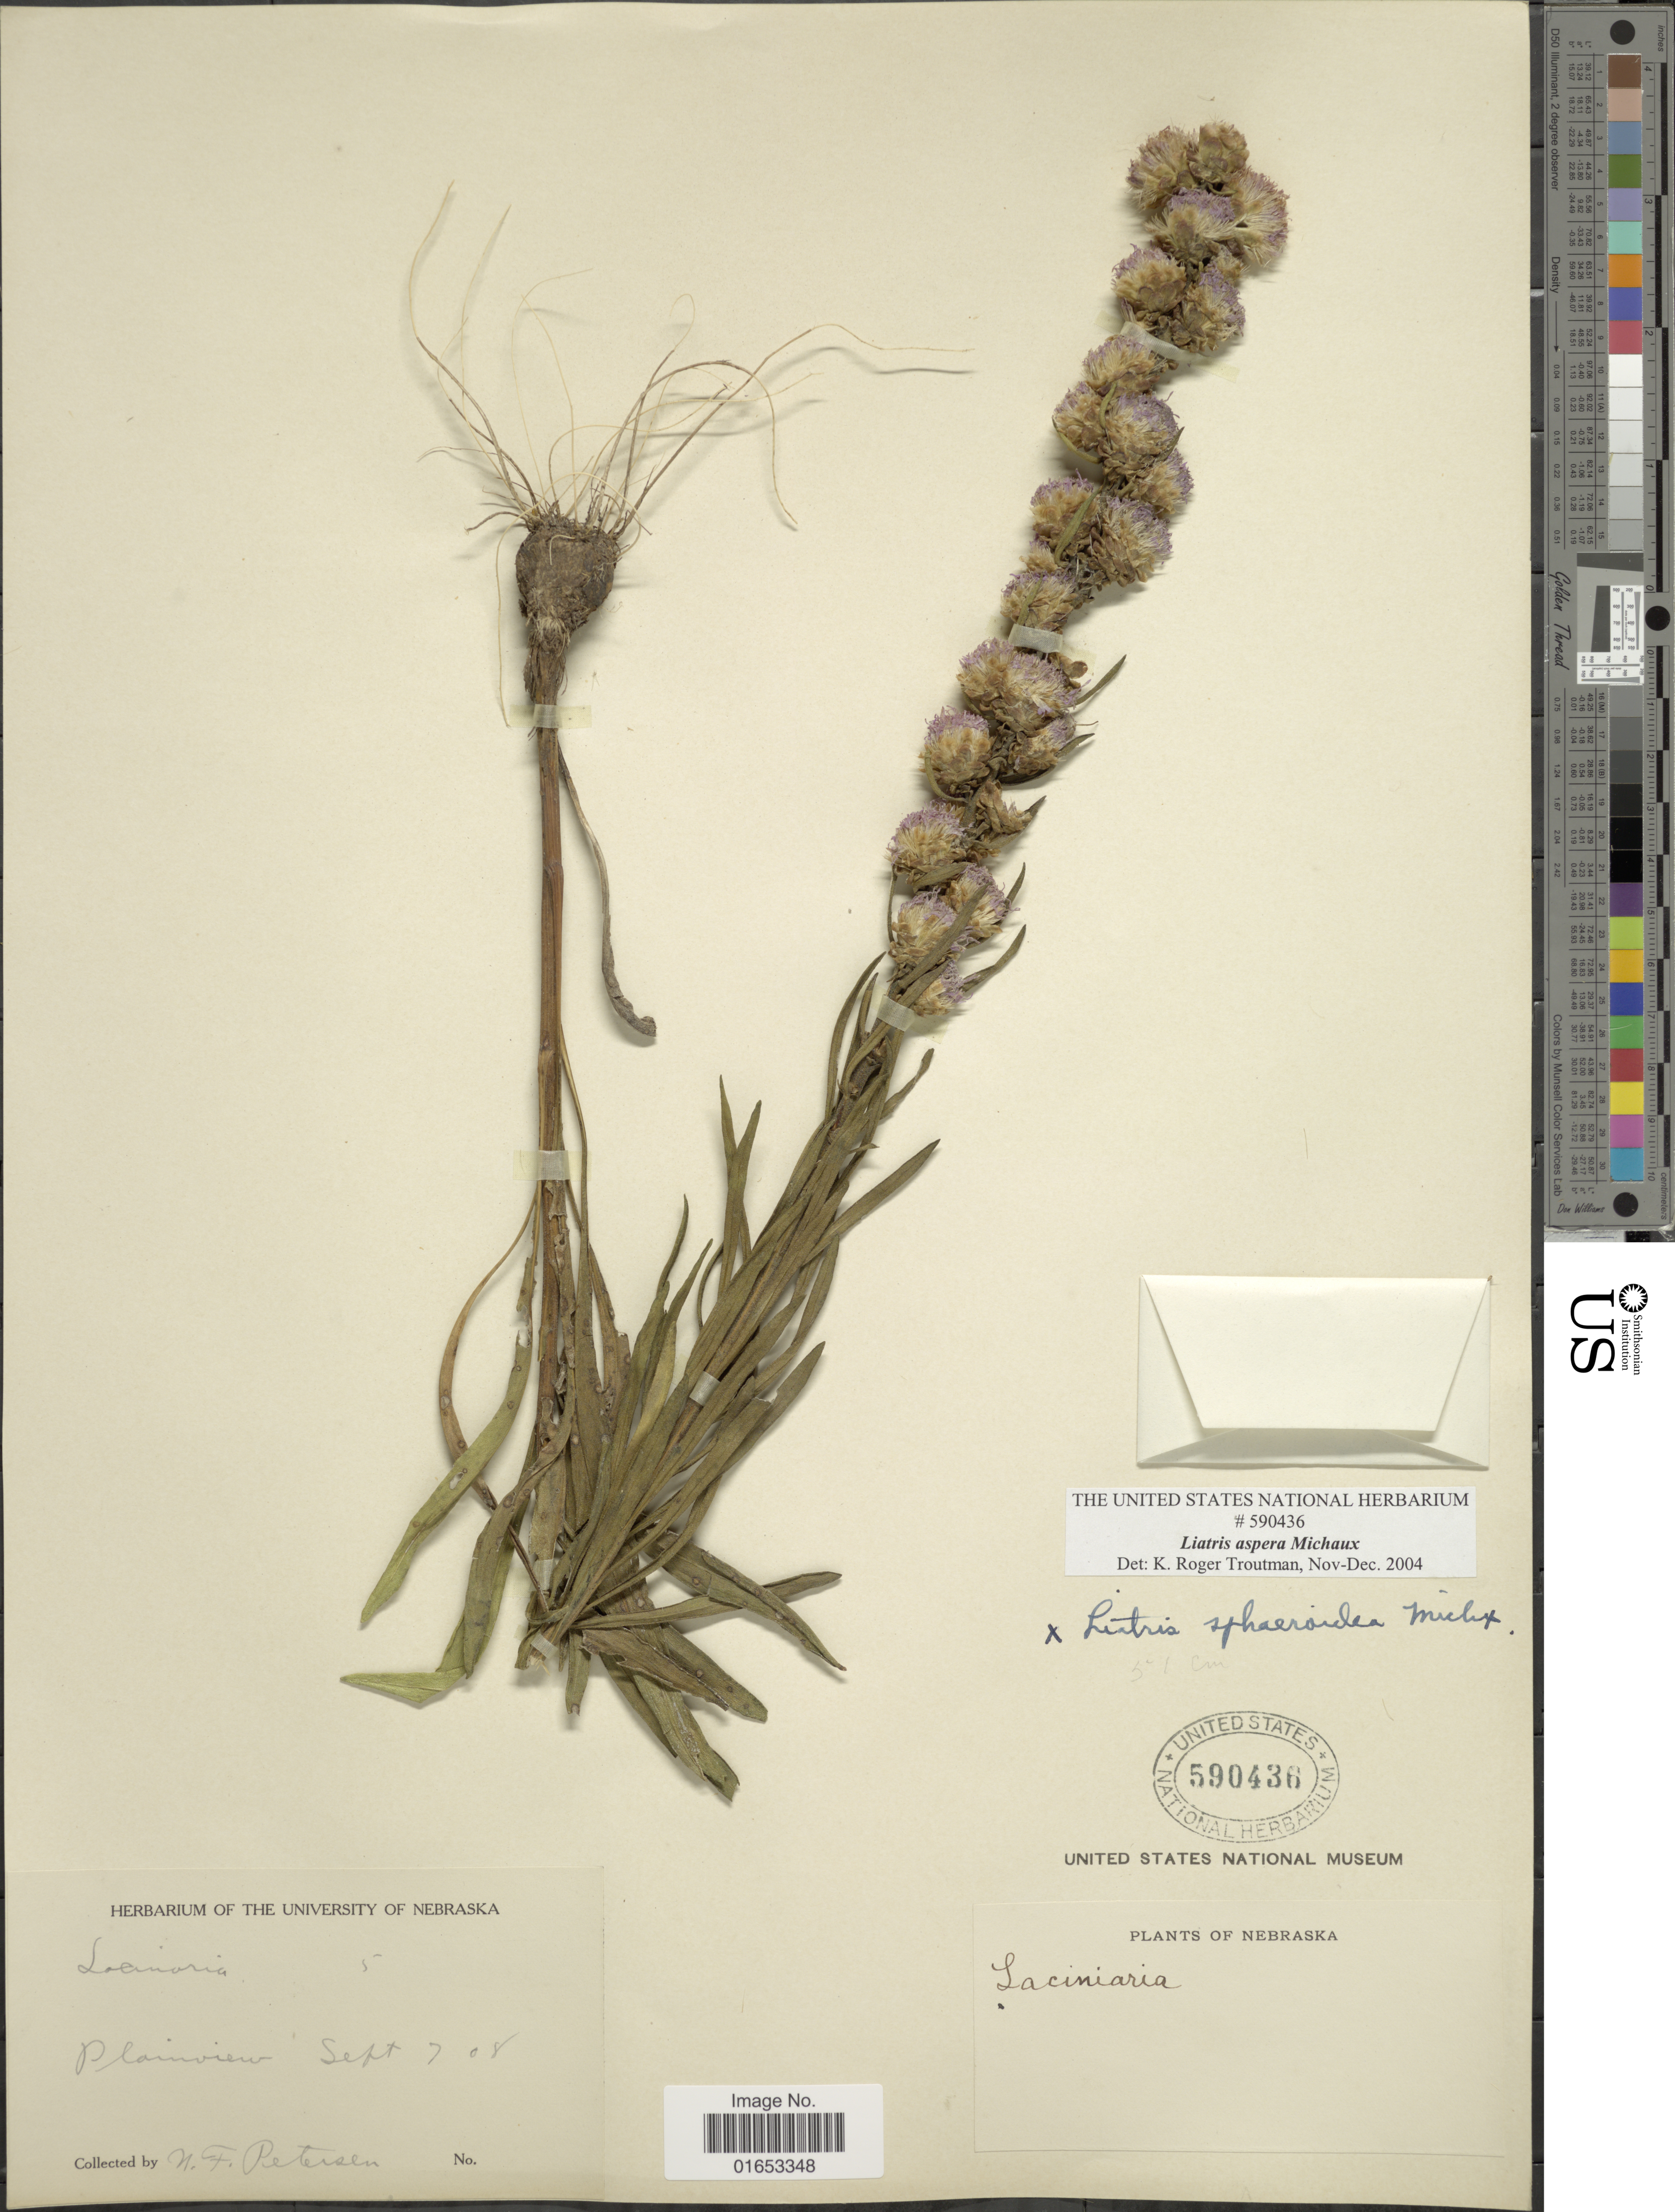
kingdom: Plantae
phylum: Tracheophyta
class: Magnoliopsida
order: Asterales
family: Asteraceae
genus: Liatris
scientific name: Liatris aspera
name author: Michx.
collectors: N. F. Peterson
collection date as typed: Transcribed d/m/y: 7/8/8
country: United States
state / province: Nebraska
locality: Plainview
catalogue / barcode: US 590436